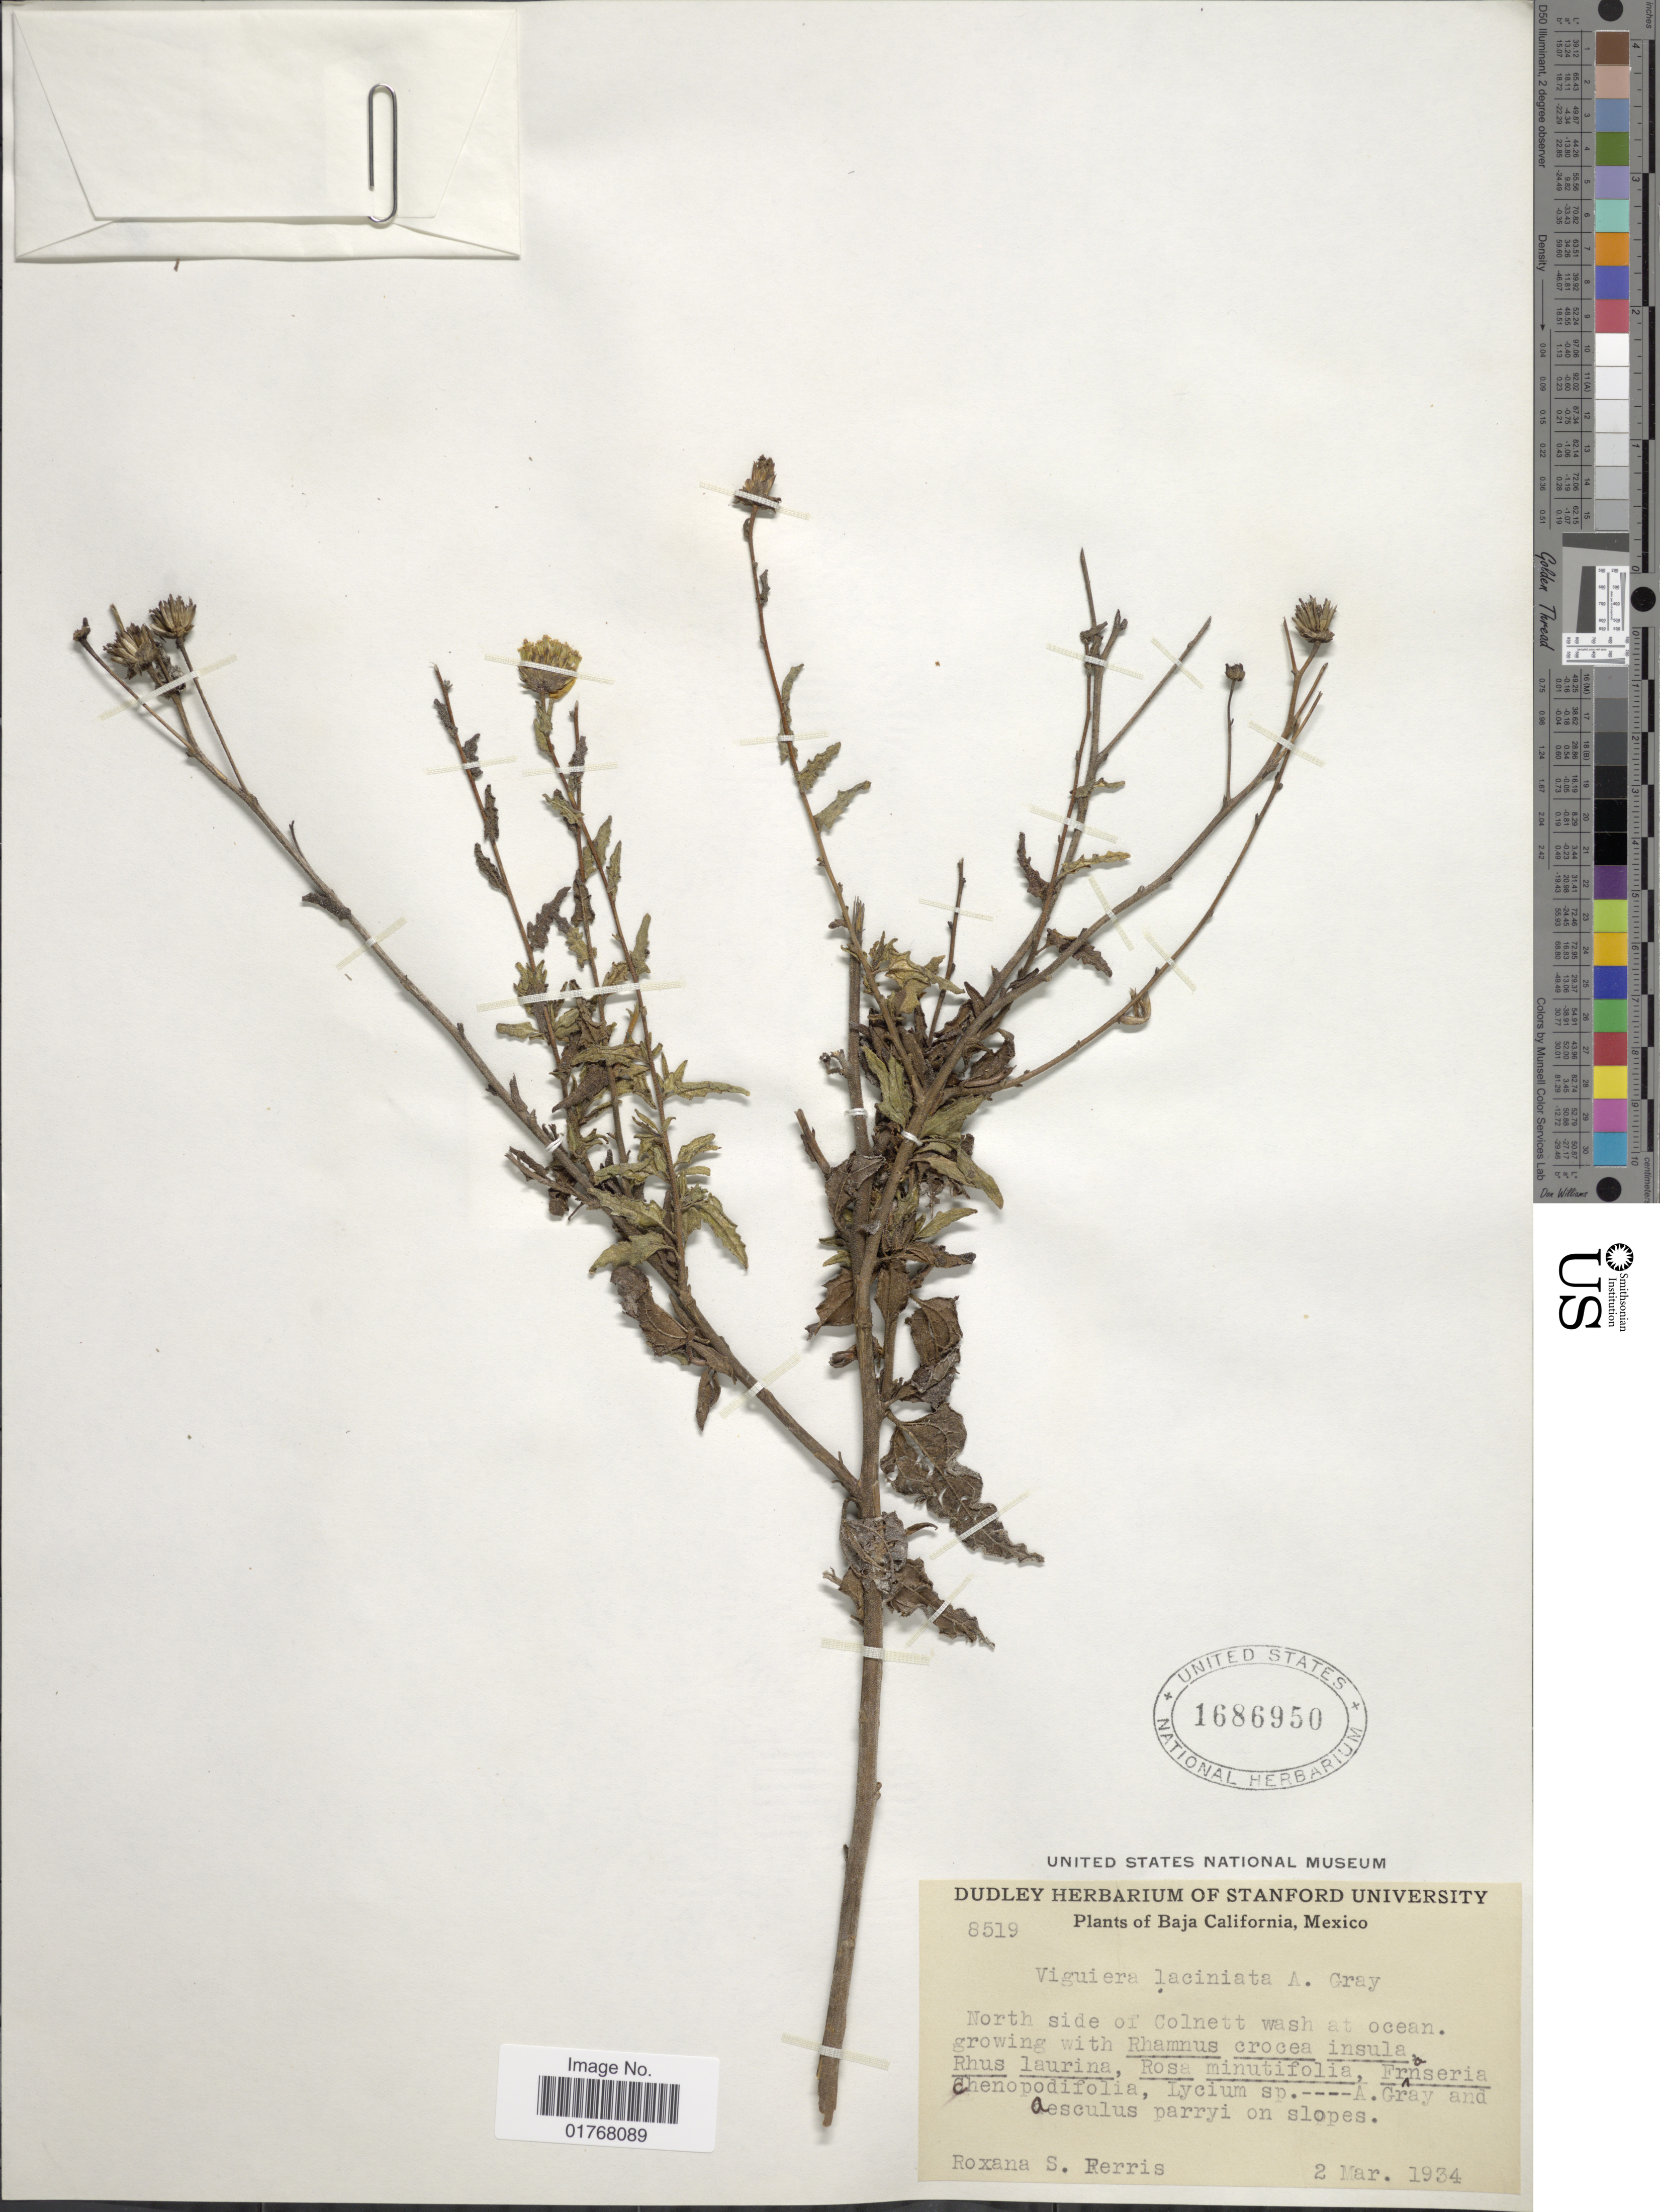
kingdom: Plantae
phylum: Tracheophyta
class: Magnoliopsida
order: Asterales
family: Asteraceae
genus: Viguiera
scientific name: Viguiera laciniata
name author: A. Gray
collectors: R. S. Ferris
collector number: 8519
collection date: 1934-03-02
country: Mexico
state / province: Baja California Sur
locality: North side of Colnett wash at ocean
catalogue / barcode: US 1686950